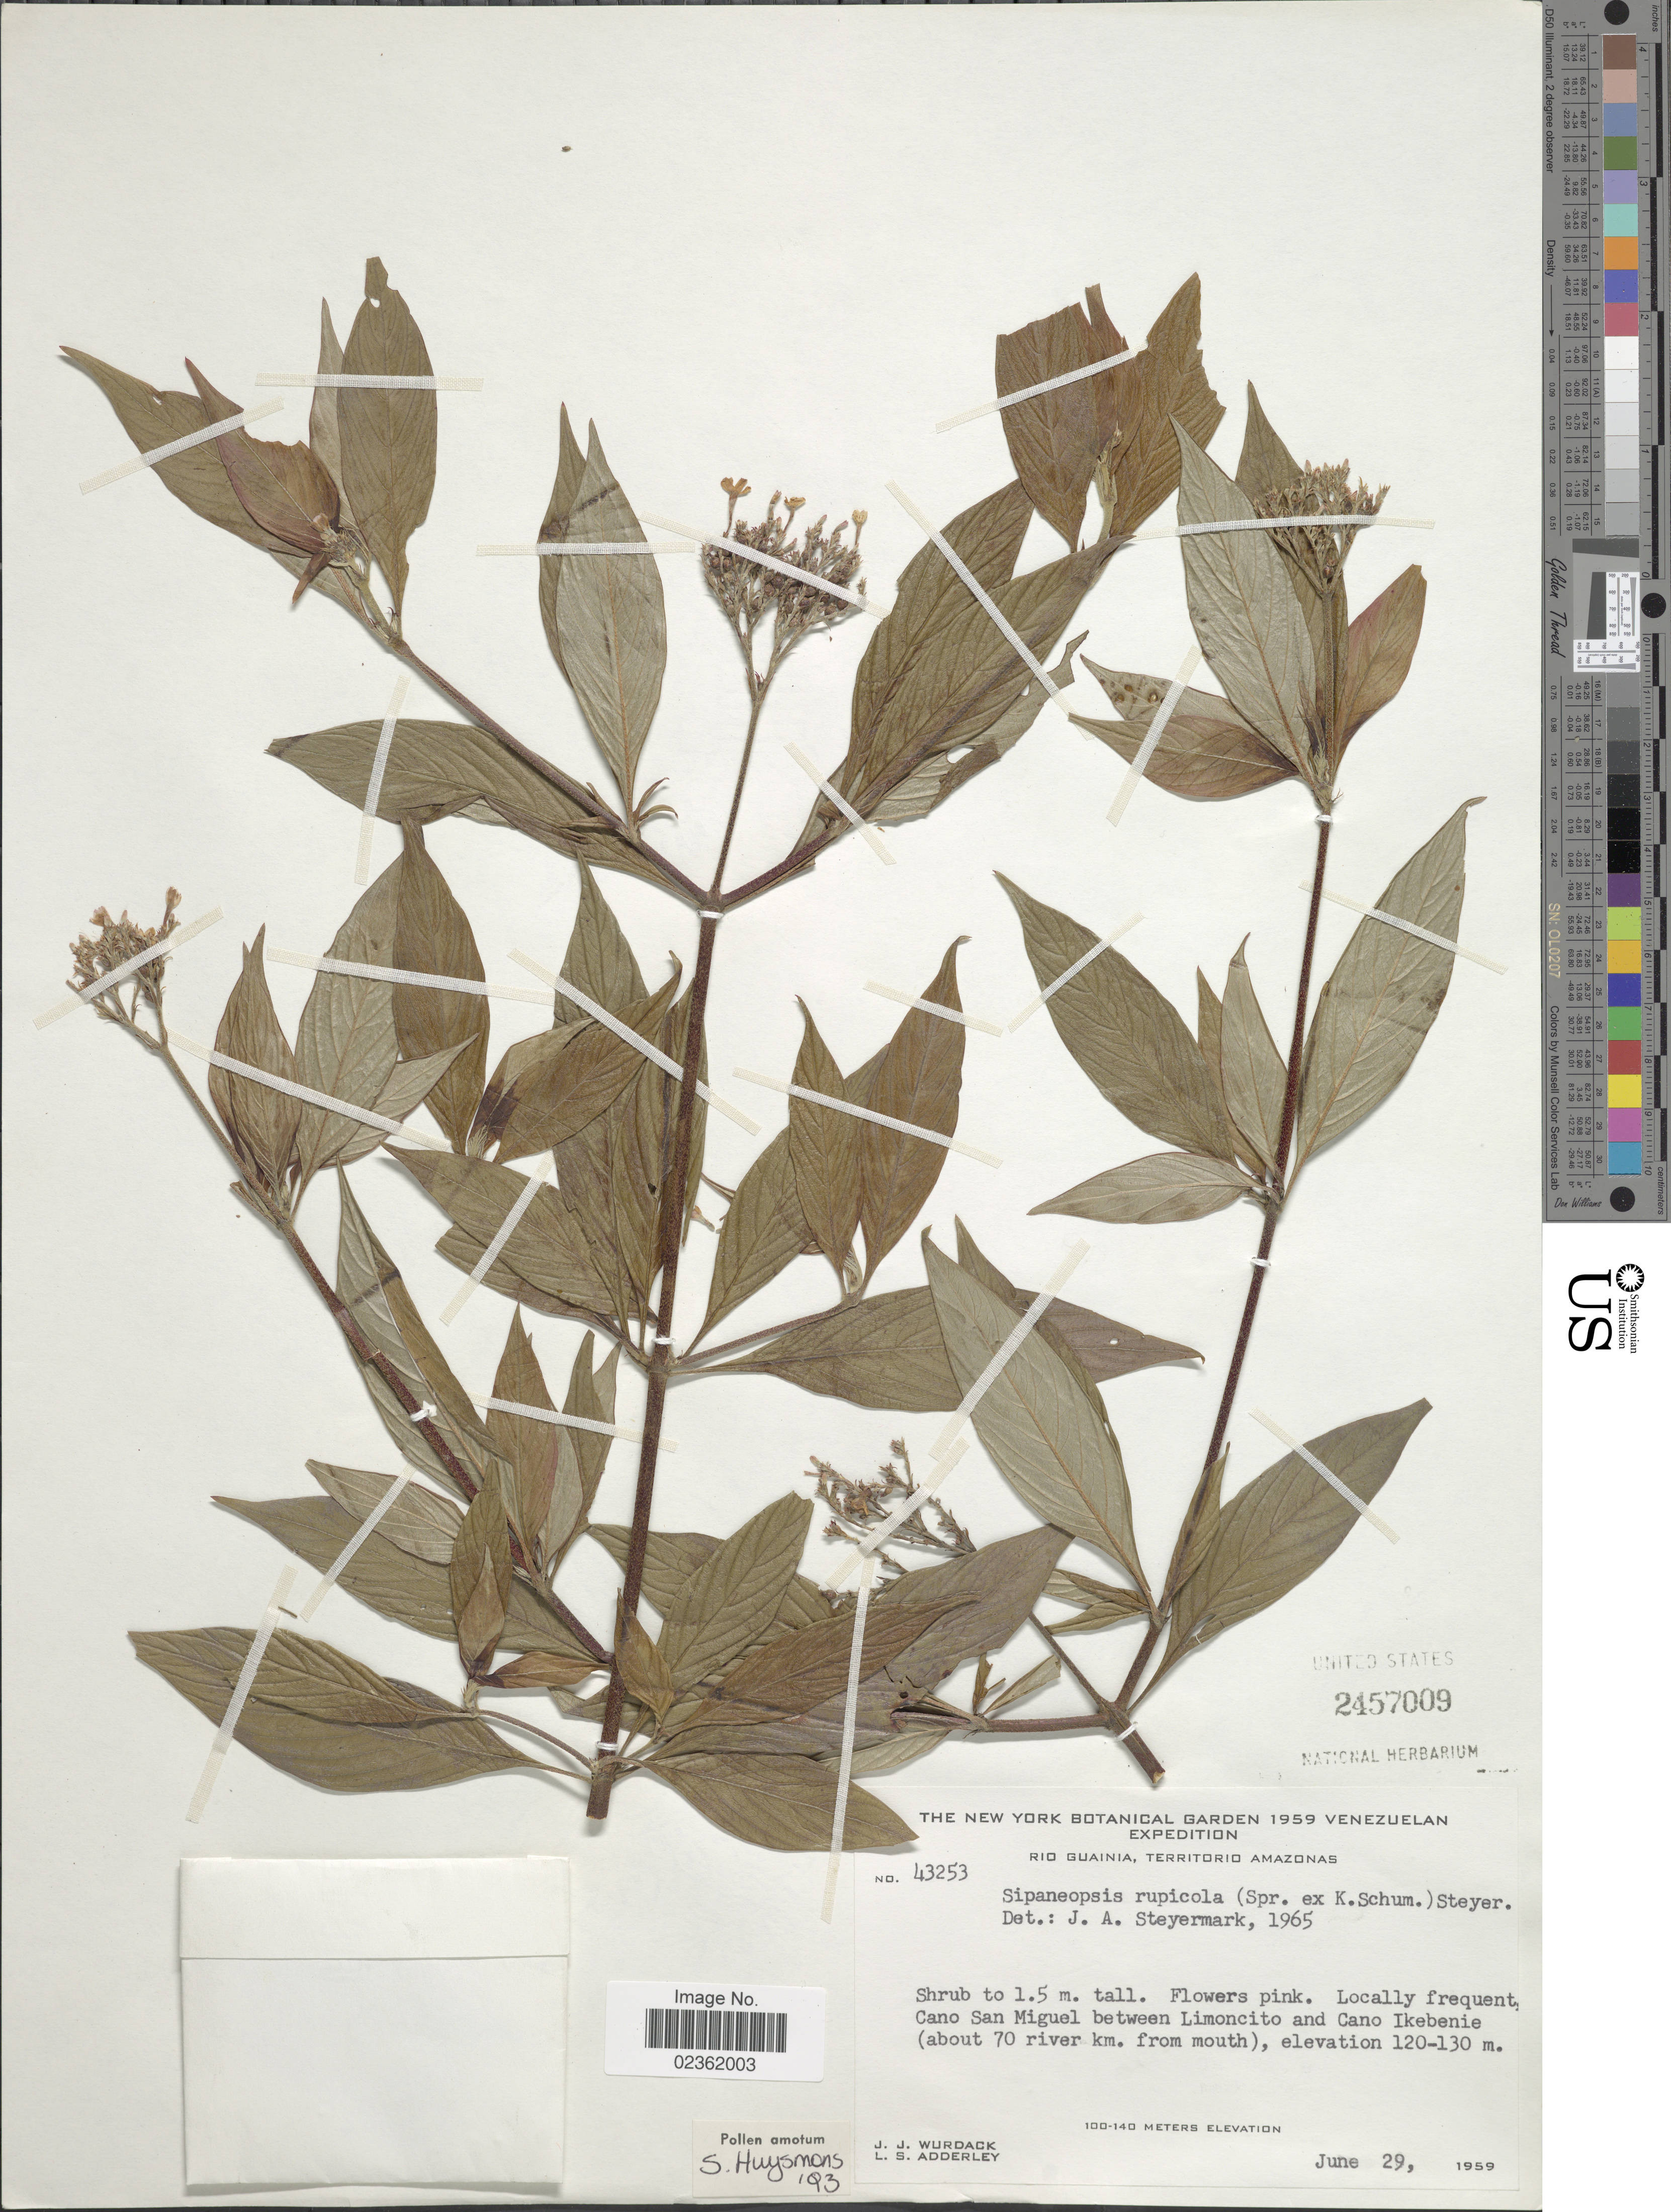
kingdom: Plantae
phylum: Tracheophyta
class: Magnoliopsida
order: Gentianales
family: Rubiaceae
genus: Sipaneopsis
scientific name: Sipaneopsis rupicola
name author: (Spruce ex K. Schum.) Steyerm.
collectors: J. J. Wurdack & L. S. Adderley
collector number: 43253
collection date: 1959-06-29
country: Venezuela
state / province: Amazonas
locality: Rio Guainia, Territorio Amazonas, Cano San Miguel between Limoncito and Cano Ikebenie (about 70 river km. from mouth).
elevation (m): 120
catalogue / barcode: US 2457009